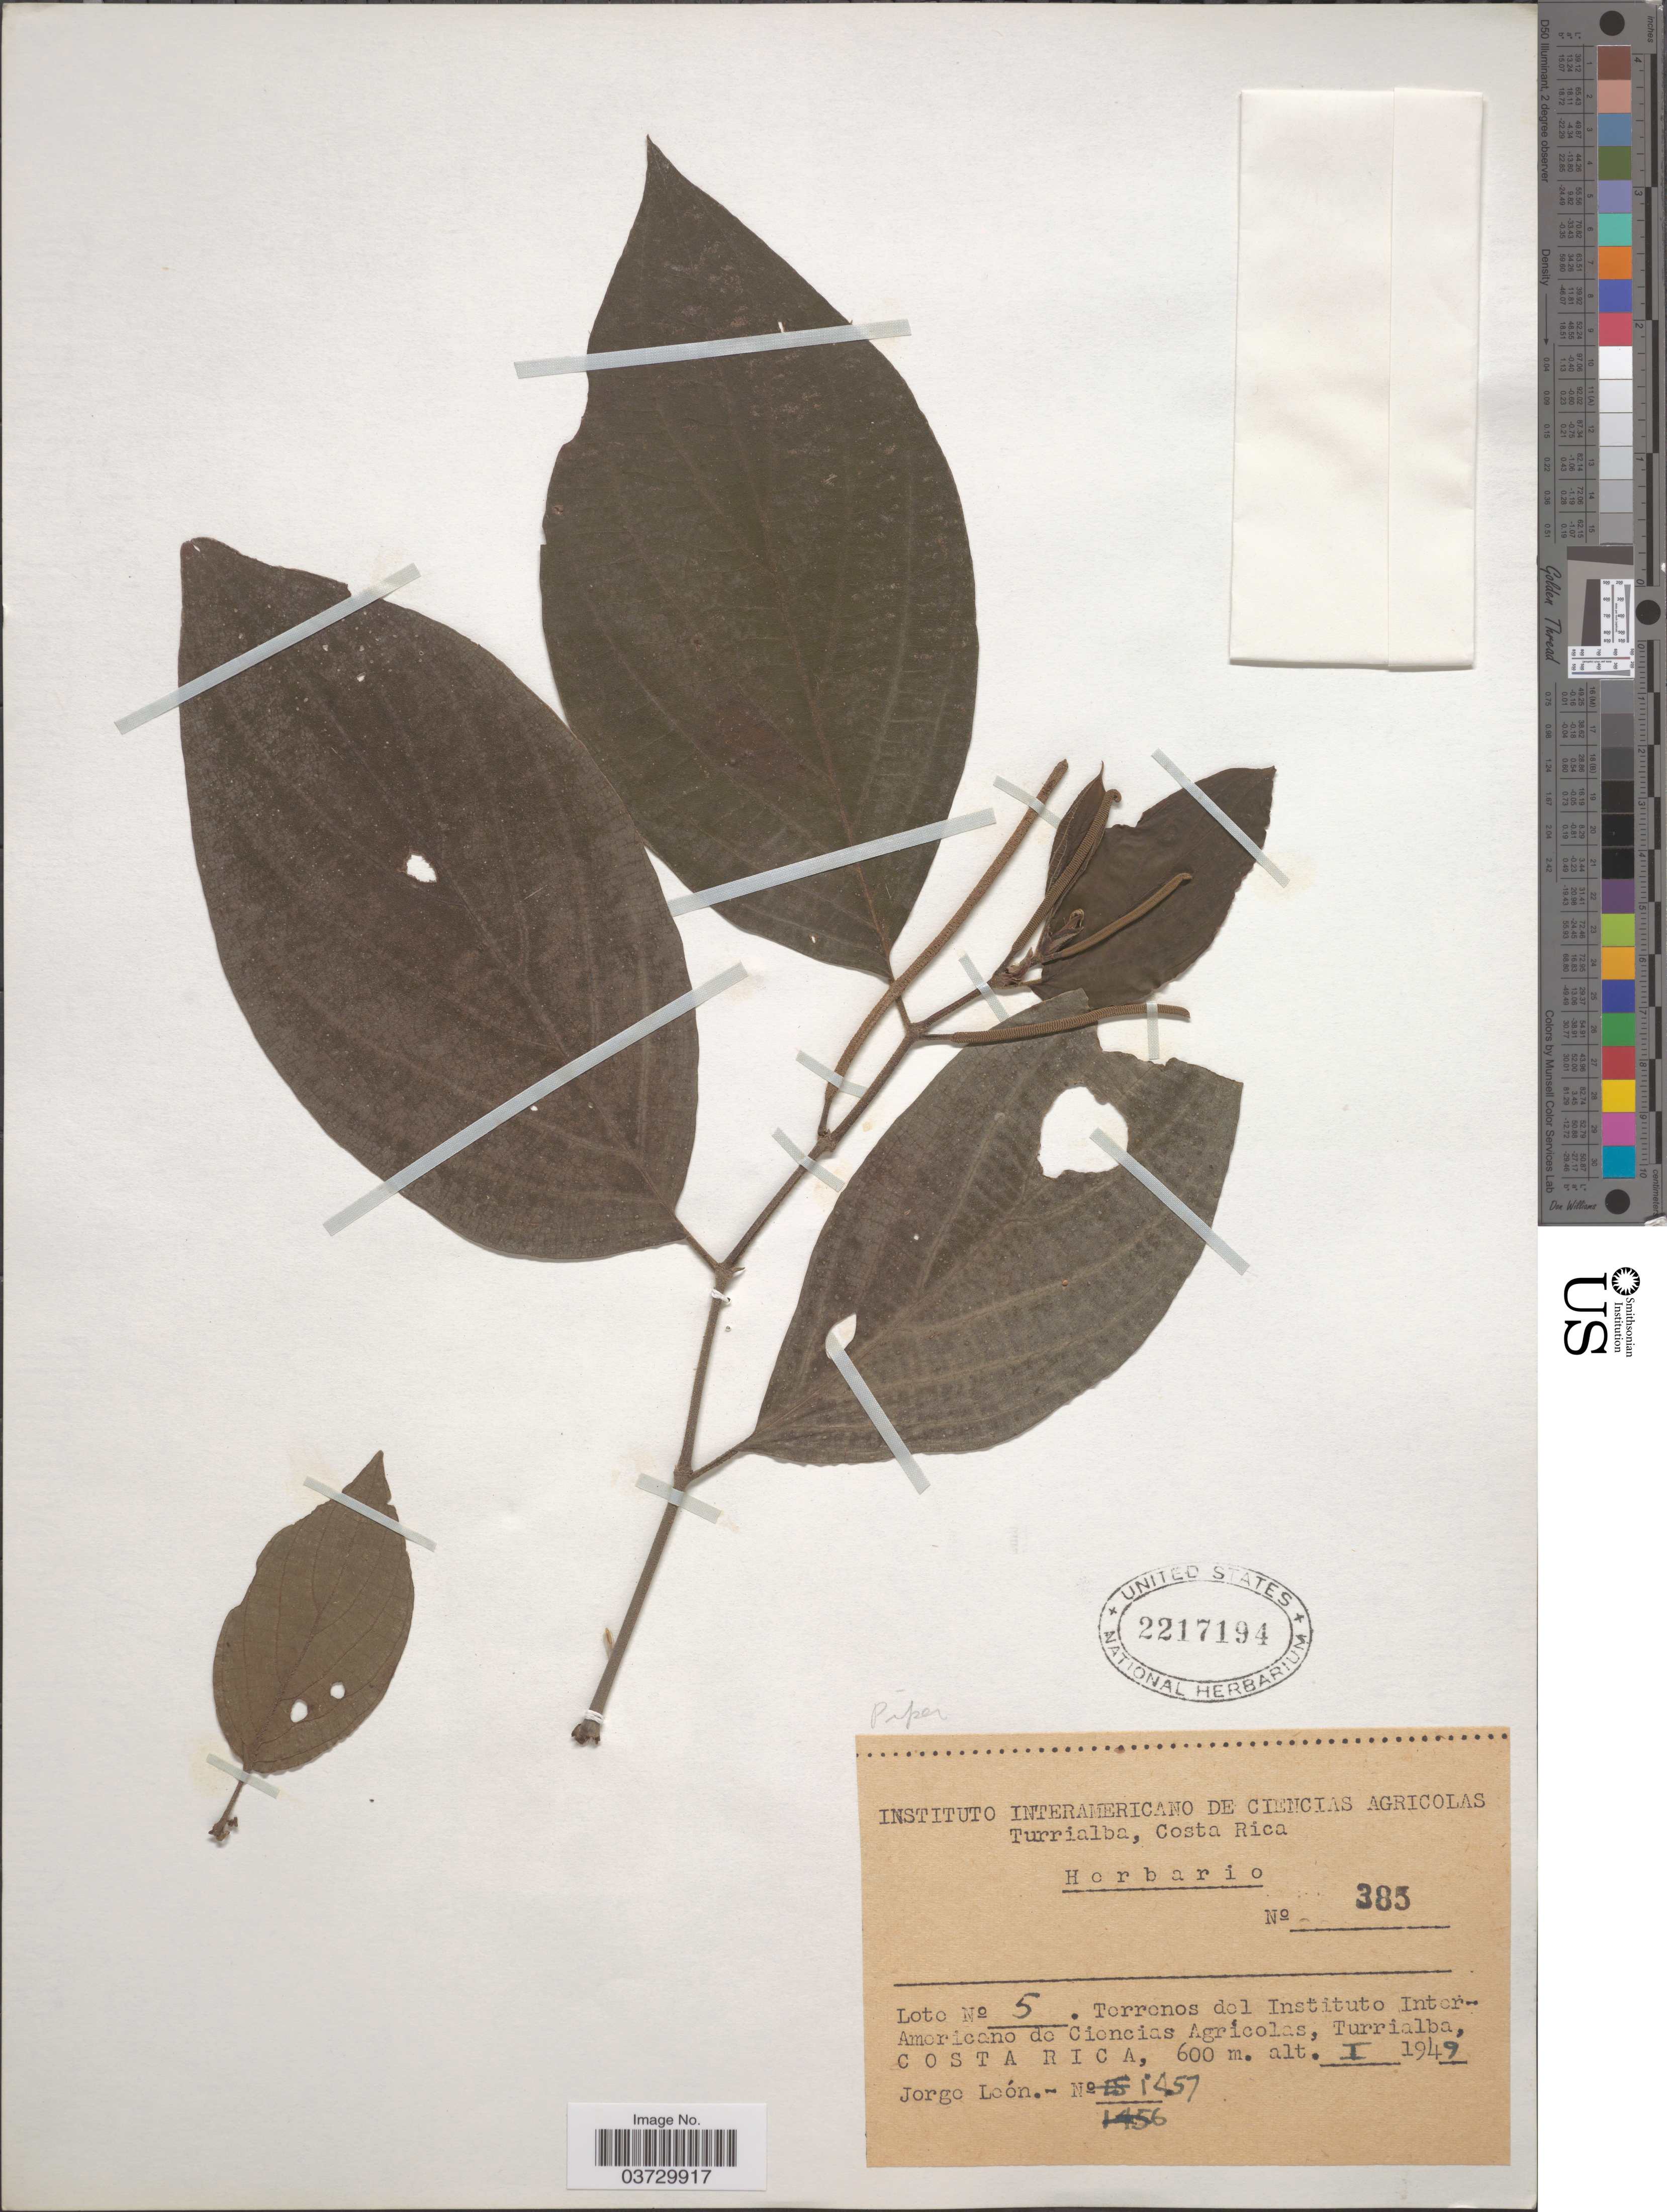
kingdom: Plantae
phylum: Tracheophyta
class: Magnoliopsida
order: Piperales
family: Piperaceae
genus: Piper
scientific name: Piper sp.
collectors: J. León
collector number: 1457*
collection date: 1949-01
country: Costa Rica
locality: Terrenos del Instituto Inte-Americano de Cioncias Agrícolas, Turrialba.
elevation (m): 600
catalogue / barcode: US 2217194